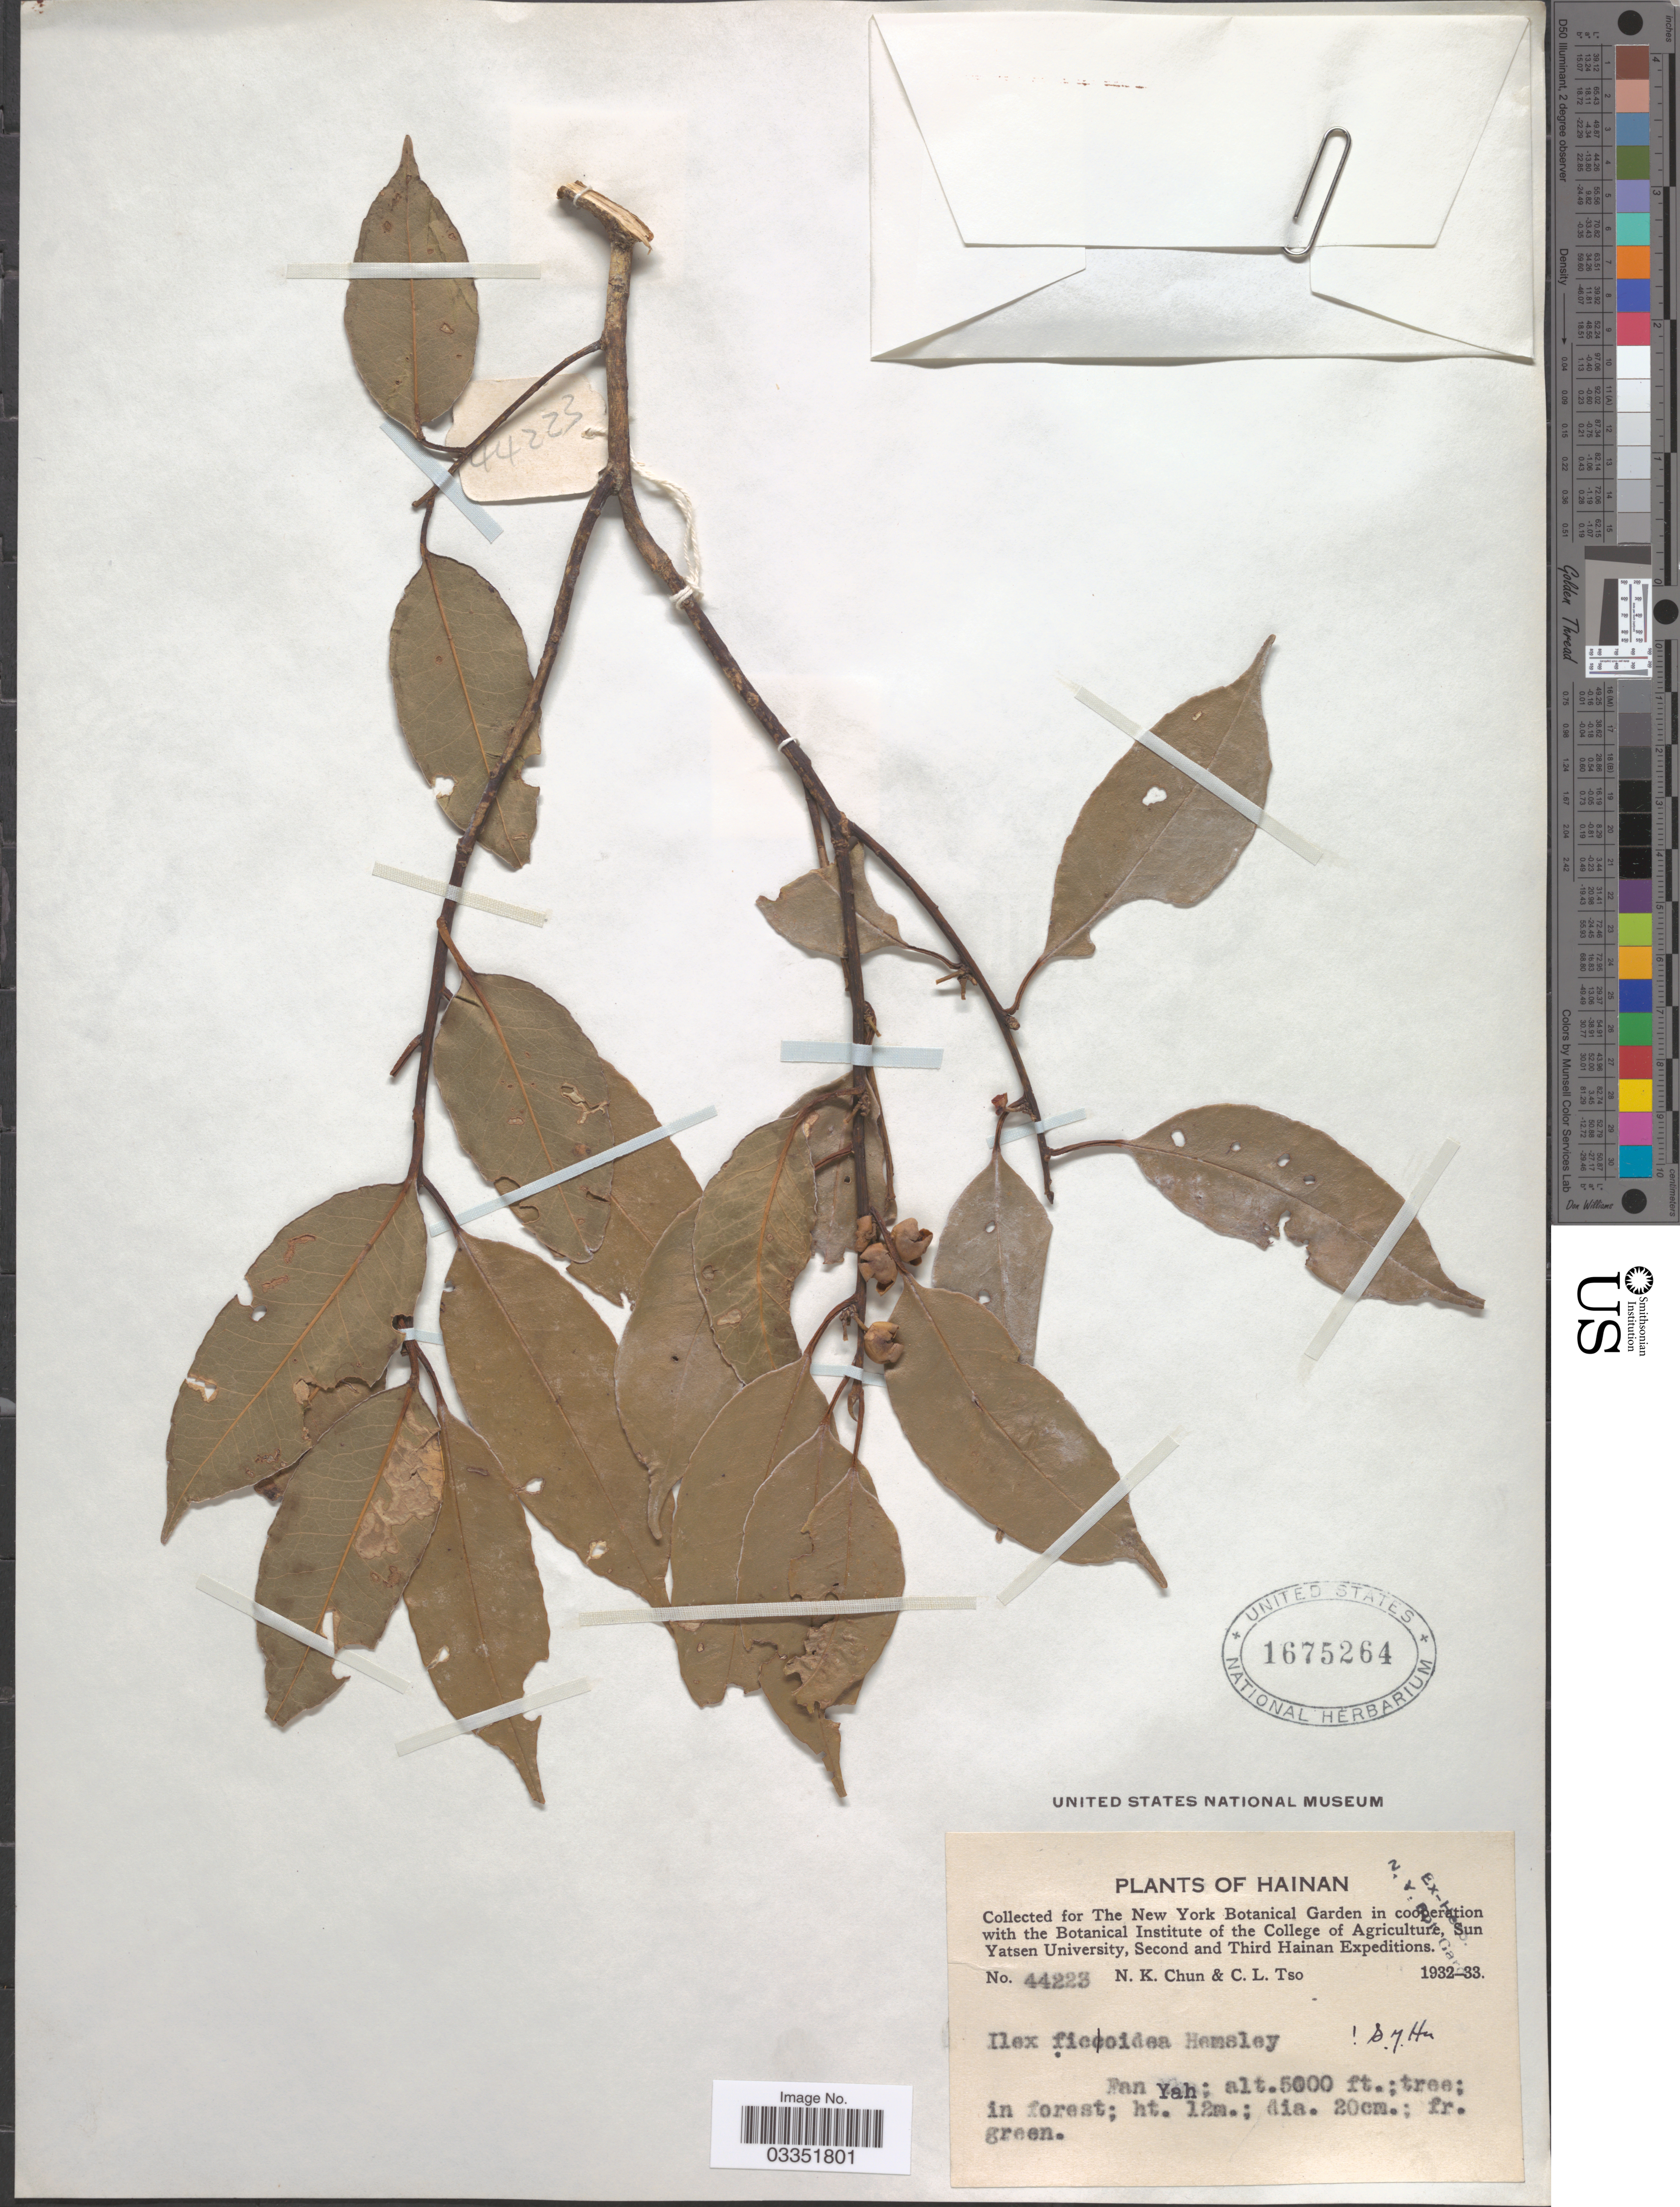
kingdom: Plantae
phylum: Tracheophyta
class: Magnoliopsida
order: Aquifoliales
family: Aquifoliaceae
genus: Ilex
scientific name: Ilex ficoidea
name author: Hemsl.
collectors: N. K. Chun & C. Tso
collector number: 44223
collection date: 1932/1933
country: China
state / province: Hainan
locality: Fan Yah.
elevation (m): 1524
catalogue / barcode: US 1675264